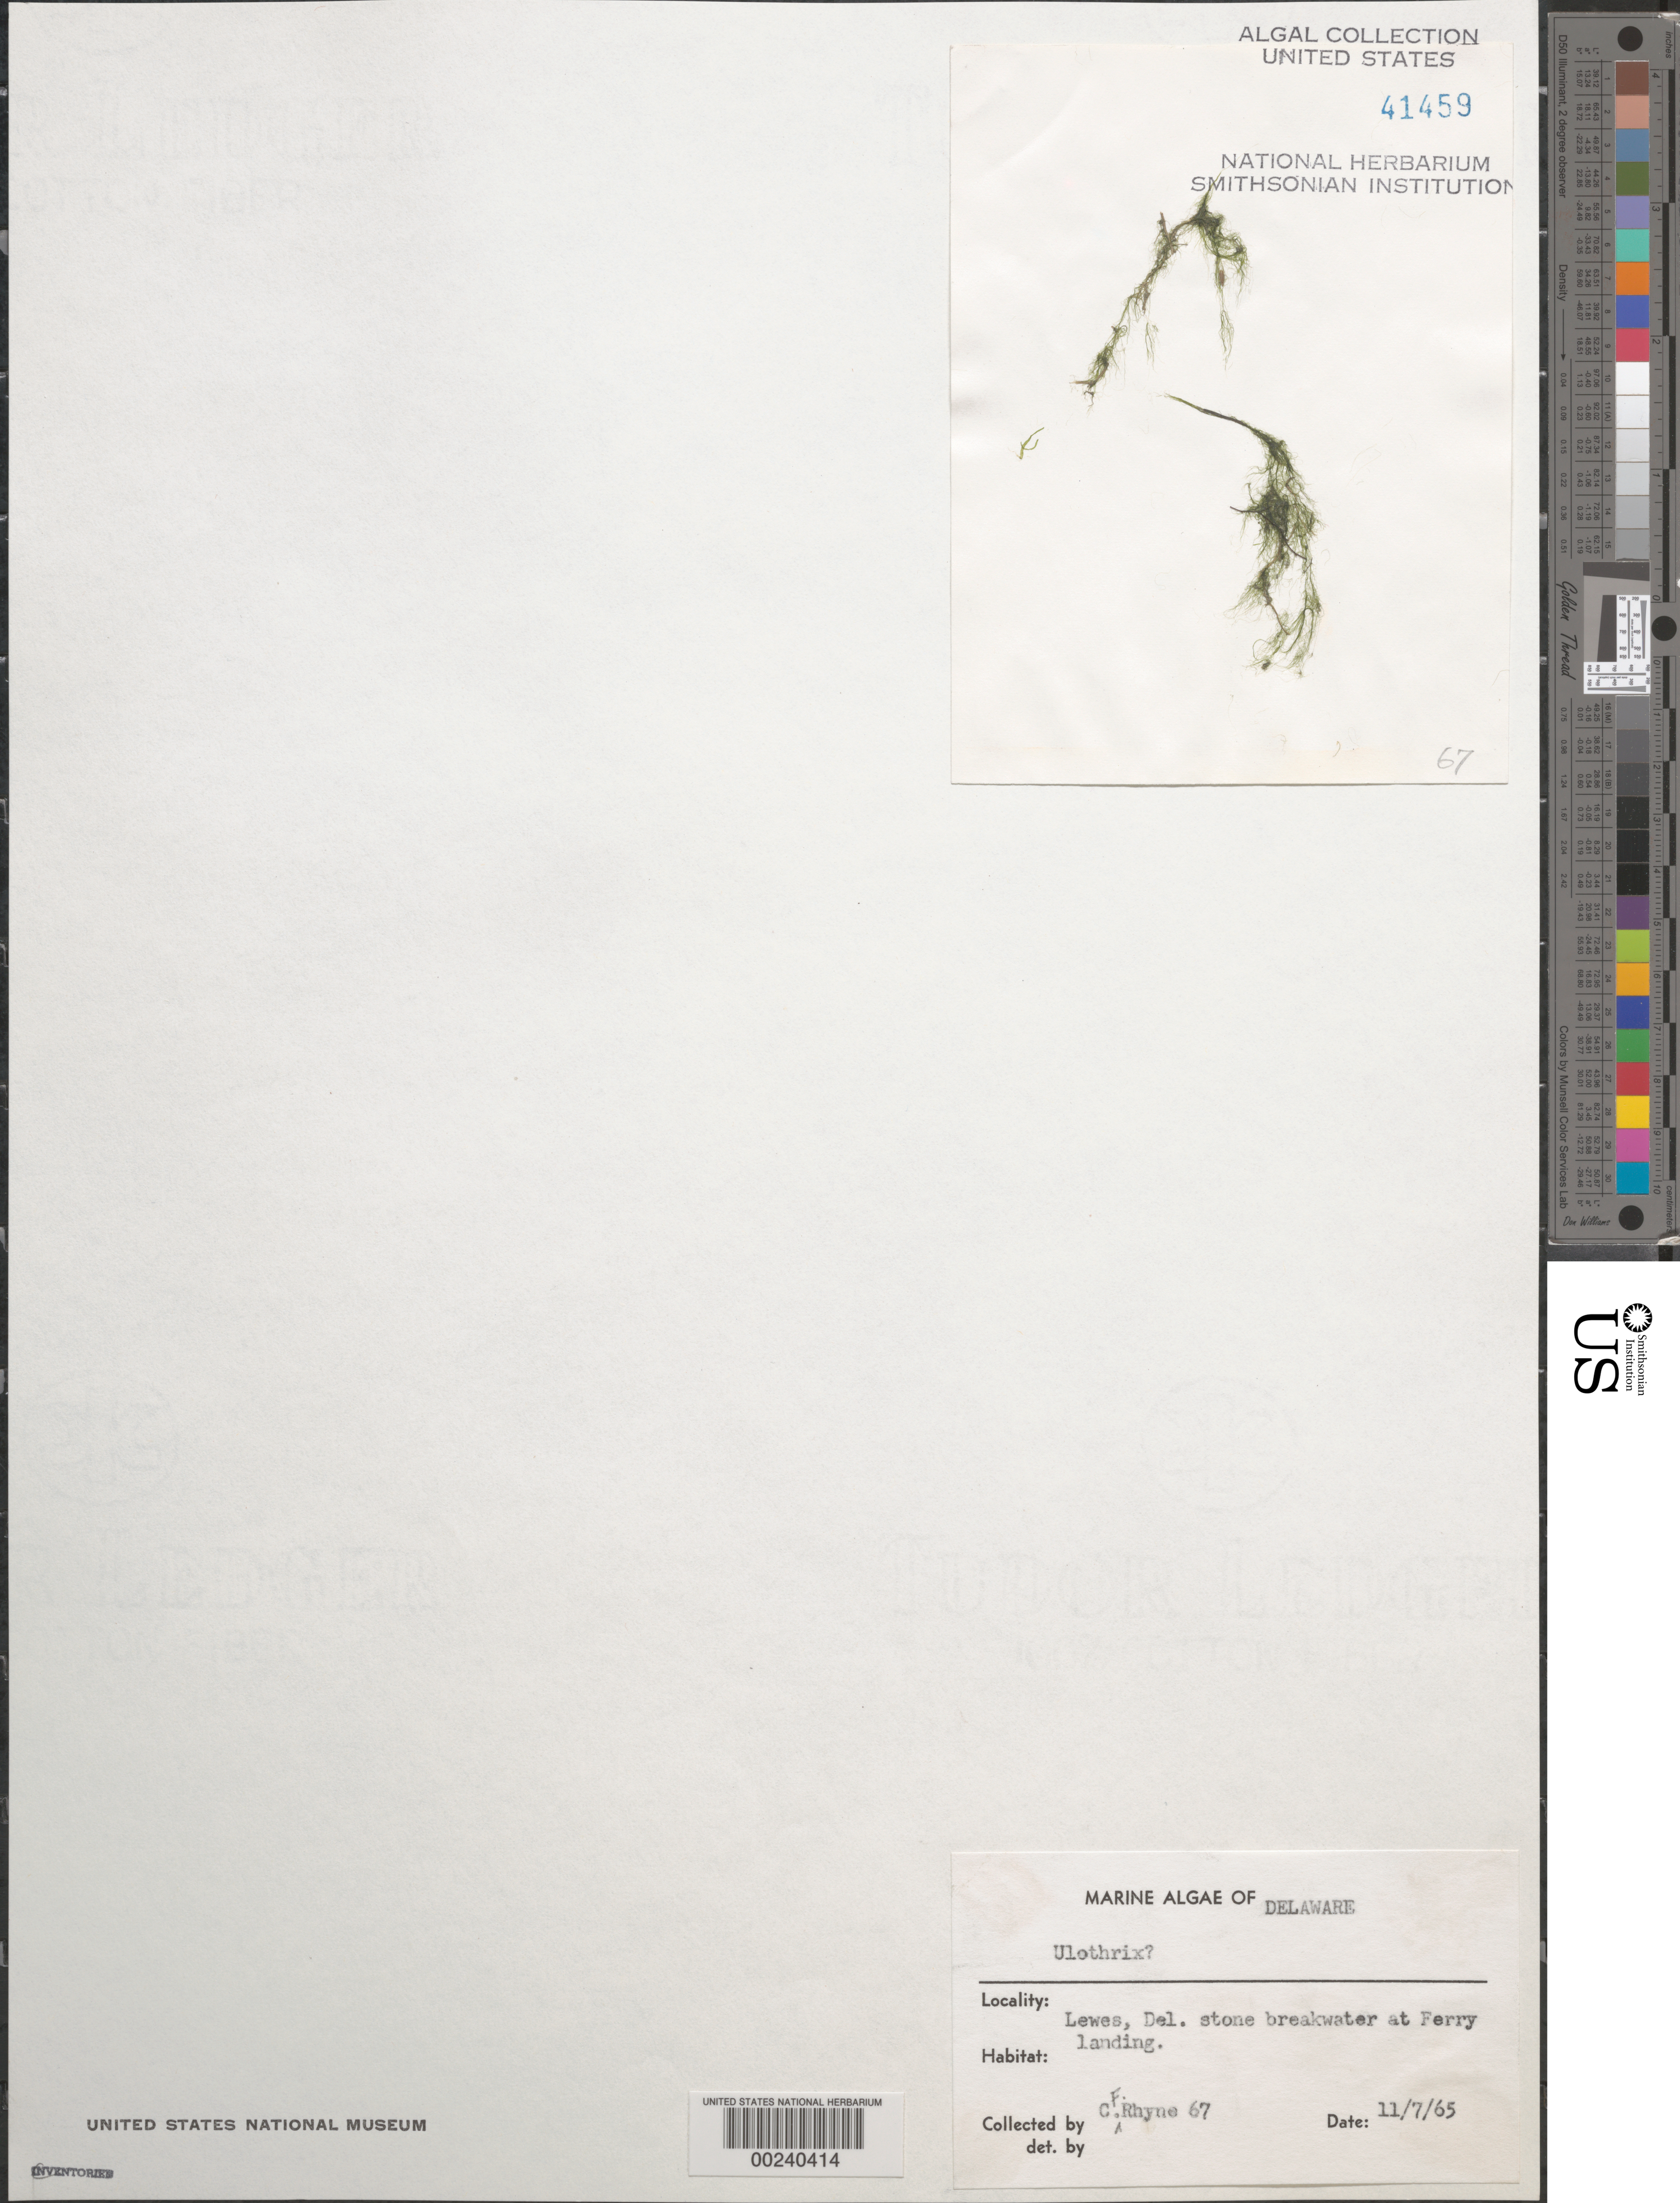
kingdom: Plantae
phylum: Chlorophyta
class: Ulvophyceae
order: Ulotrichales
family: Ulotrichaceae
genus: Ulothrix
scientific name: Ulothrix sp.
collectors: C. Rhyne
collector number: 67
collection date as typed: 07 Nov 1965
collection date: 1965-11-07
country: United States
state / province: Delaware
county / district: Sussex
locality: Lewes, ferry landing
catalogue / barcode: US 41459